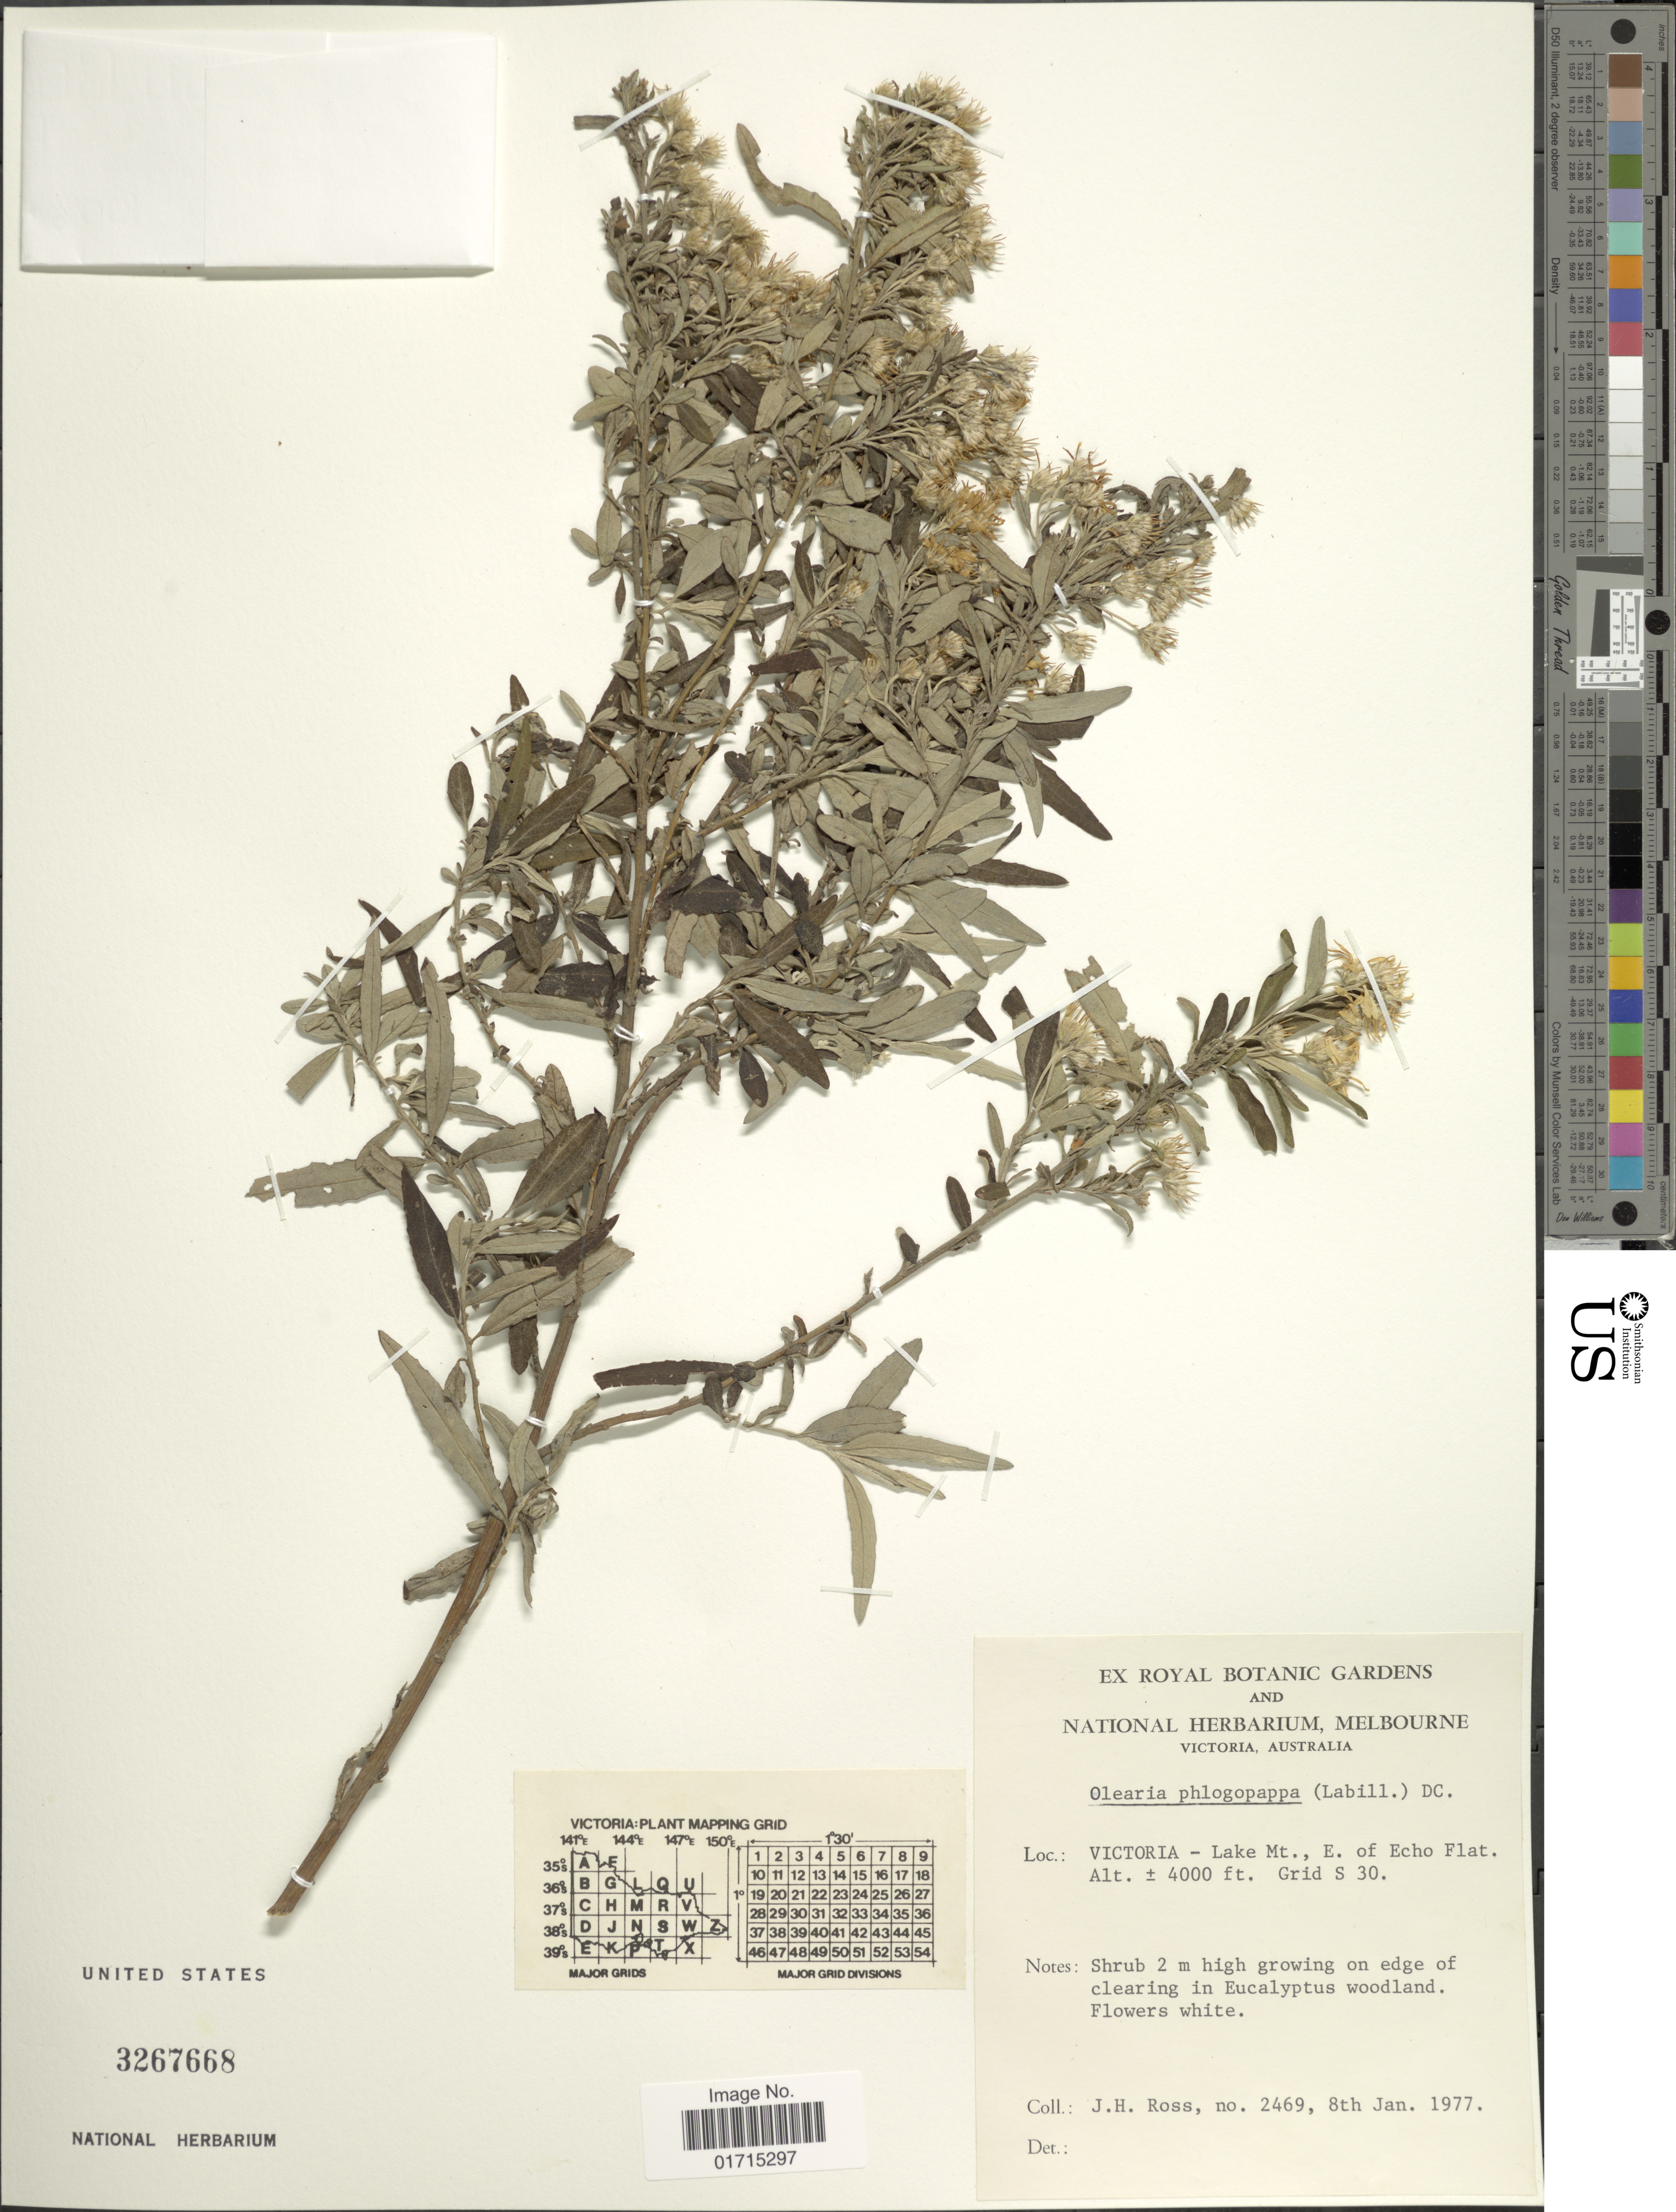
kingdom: Plantae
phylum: Tracheophyta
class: Magnoliopsida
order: Asterales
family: Asteraceae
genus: Olearia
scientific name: Olearia phlogopappa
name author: (Labill.) DC.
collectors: J. Ross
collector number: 2469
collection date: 1977-01-08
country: Australia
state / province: Victoria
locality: Victoria-Lake Mt., E. of Echo Flat.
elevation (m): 1219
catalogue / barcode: US 3267668